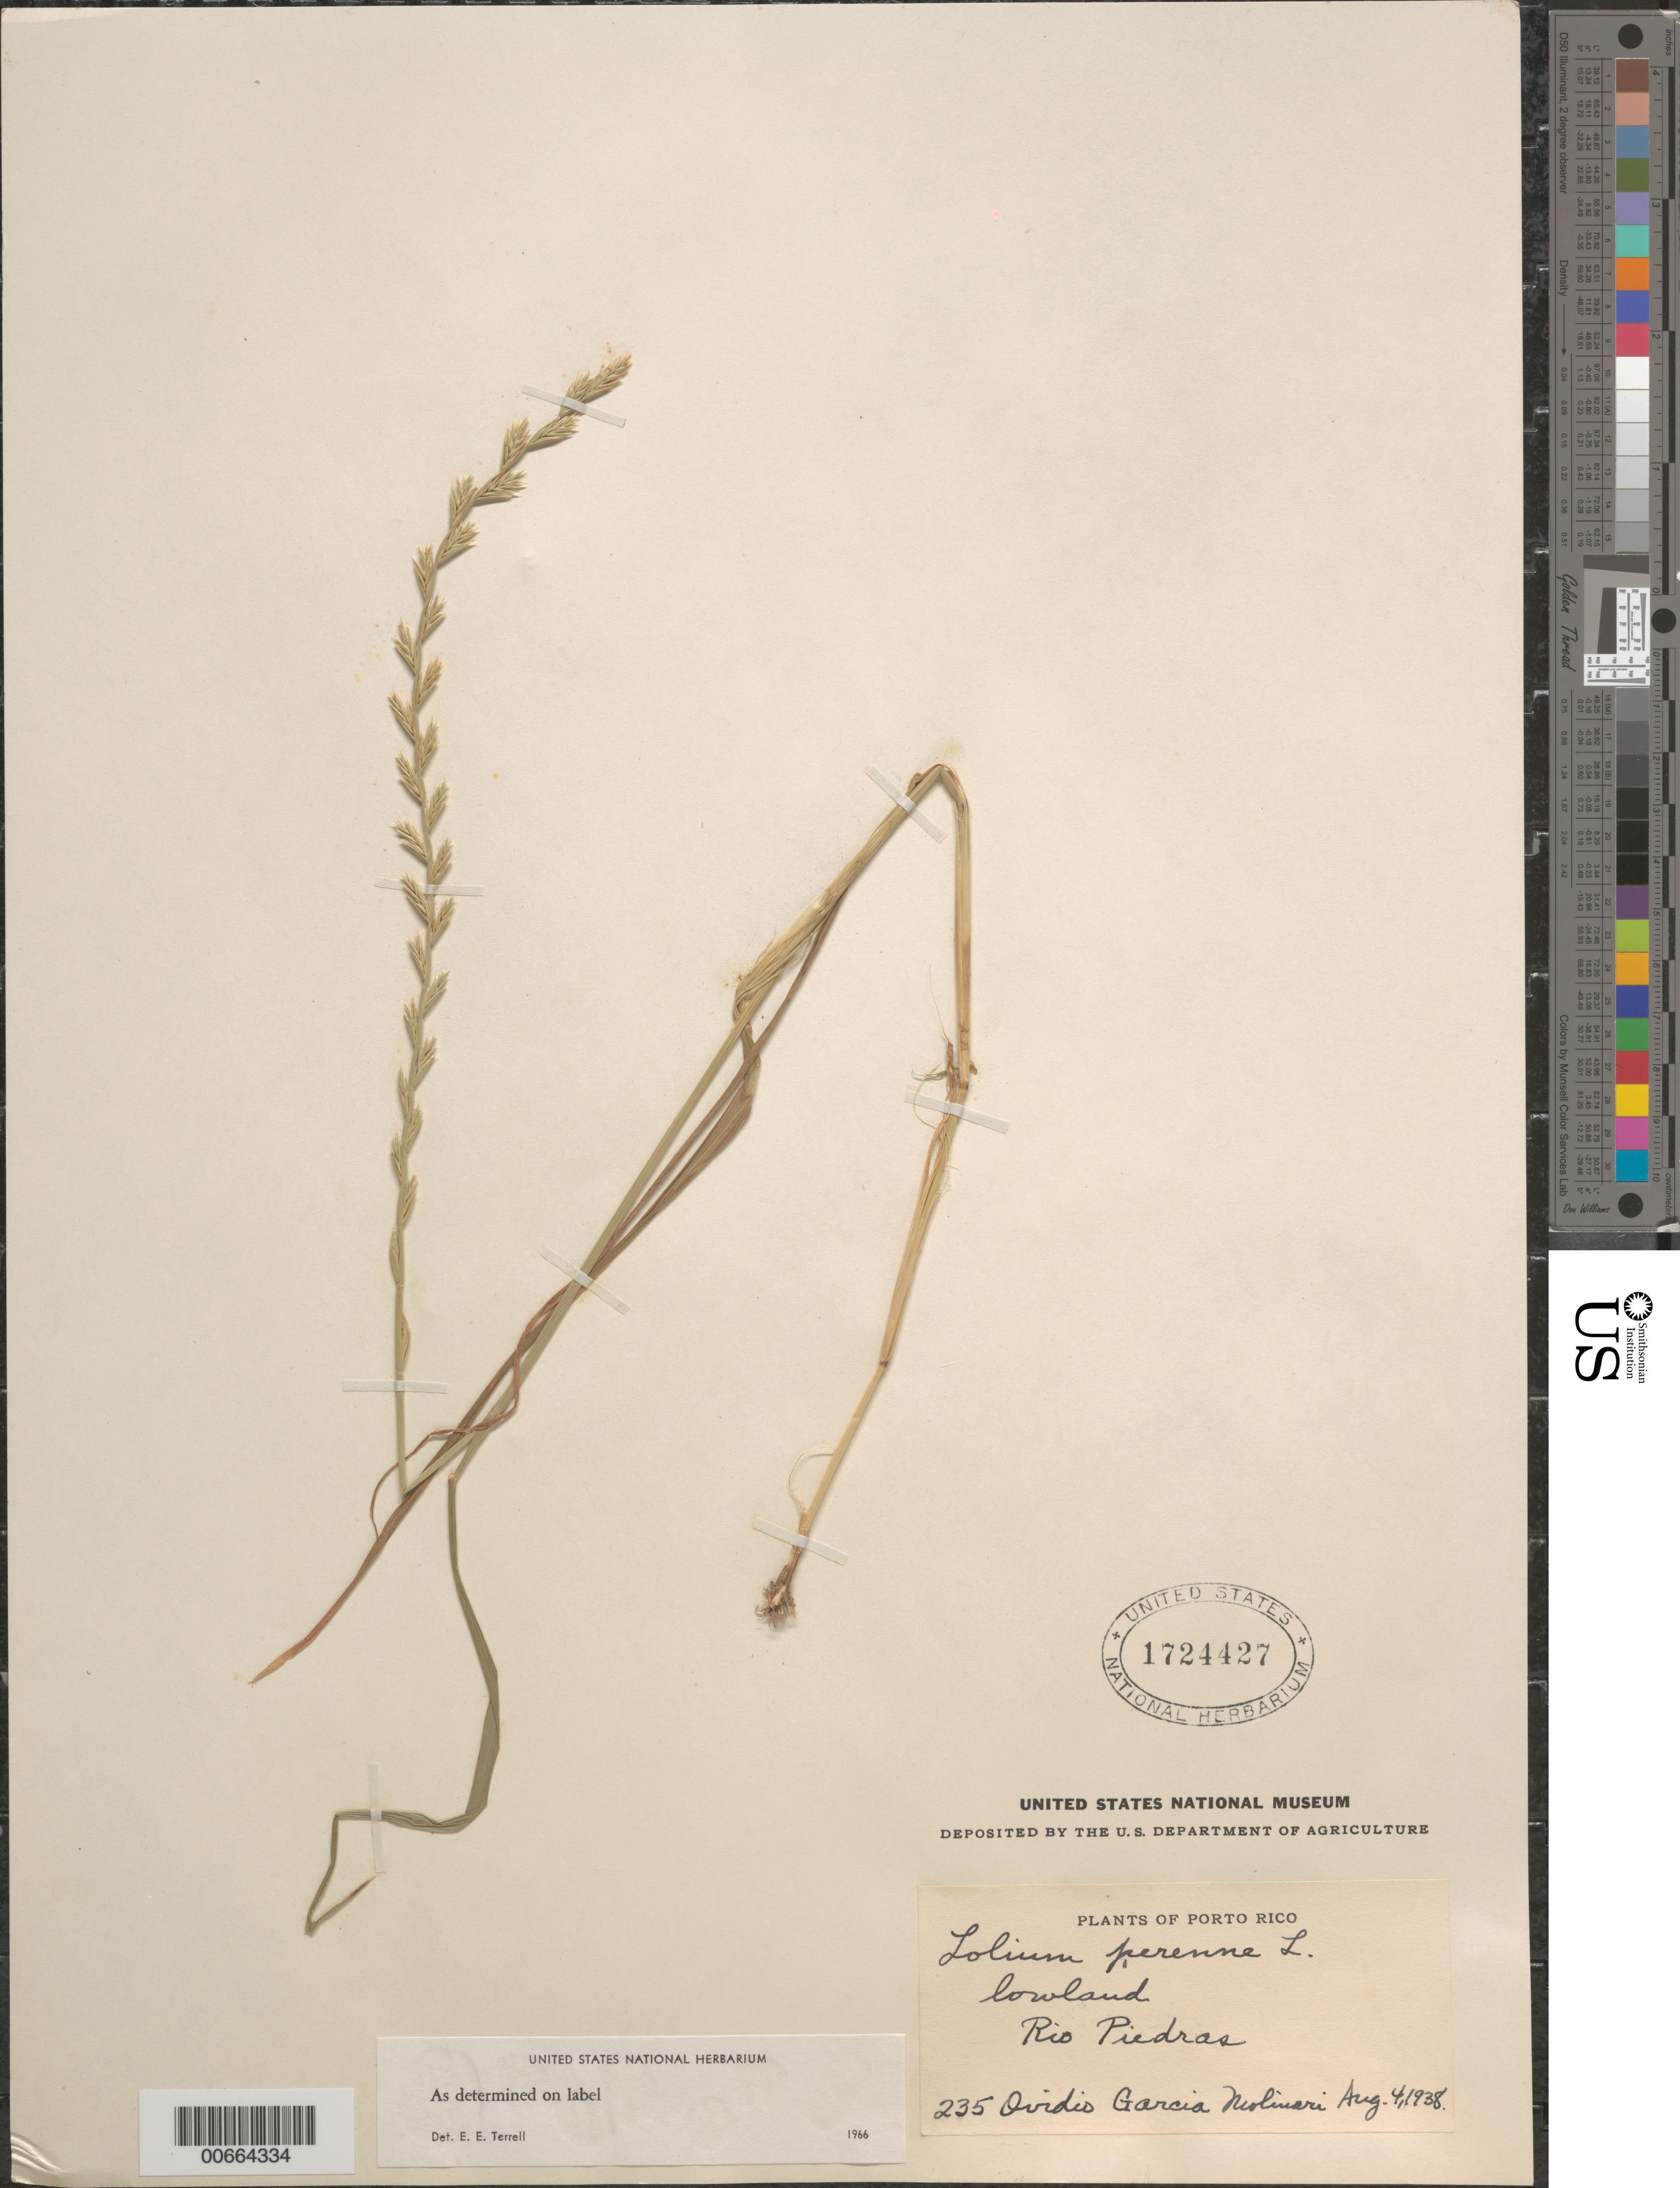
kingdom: Plantae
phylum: Tracheophyta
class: Liliopsida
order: Poales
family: Poaceae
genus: Lolium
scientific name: Lolium perenne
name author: L.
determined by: Terrell, E. E.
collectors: O. García-Molinari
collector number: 235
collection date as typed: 04 Aug 1938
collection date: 1938-08-04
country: Puerto Rico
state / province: San Juan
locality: Rio Piedras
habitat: Lowland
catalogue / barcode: US 1724427